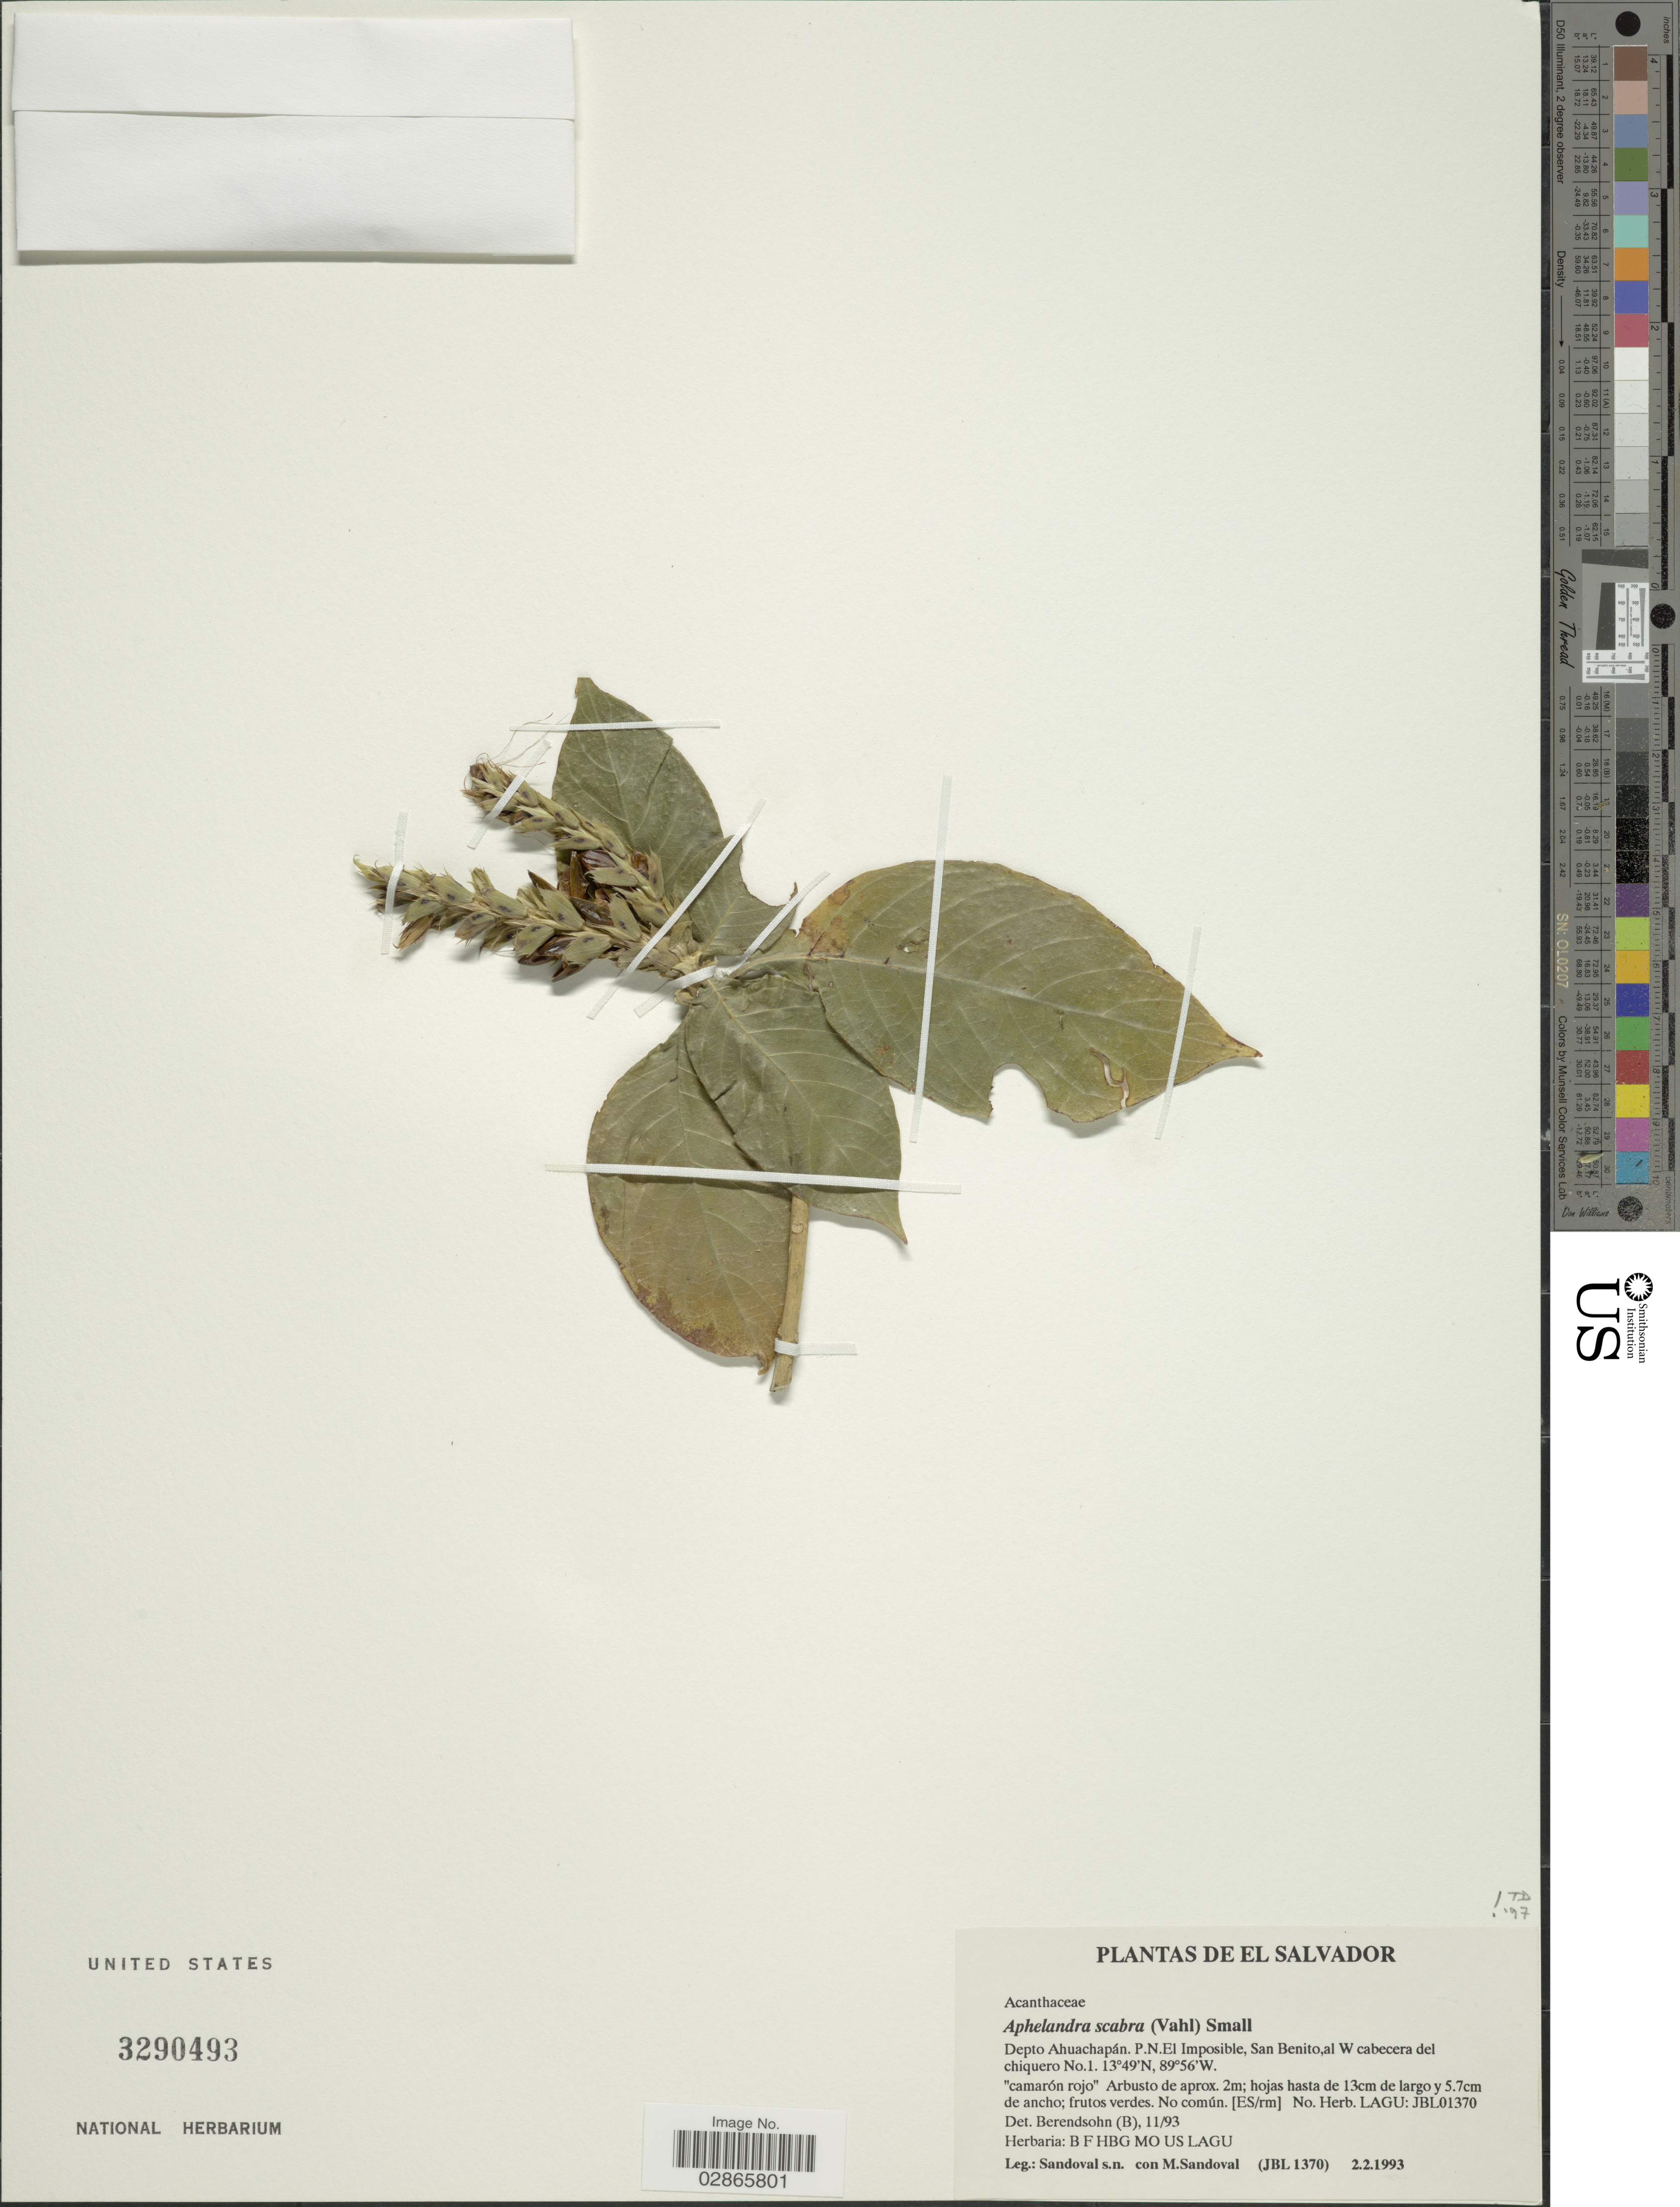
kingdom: Plantae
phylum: Tracheophyta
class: Magnoliopsida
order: Lamiales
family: Acanthaceae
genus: Aphelandra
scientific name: Aphelandra deppeana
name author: Schltdl. & Cham.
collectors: -- Sandoval & M. Sandoval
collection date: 1993-02-02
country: El Salvador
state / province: Ahuachapan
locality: Depto Ahuachapán. P.N.El Imposible, San Benito,al W cabecera del chiquero No.1.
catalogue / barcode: US 3290493